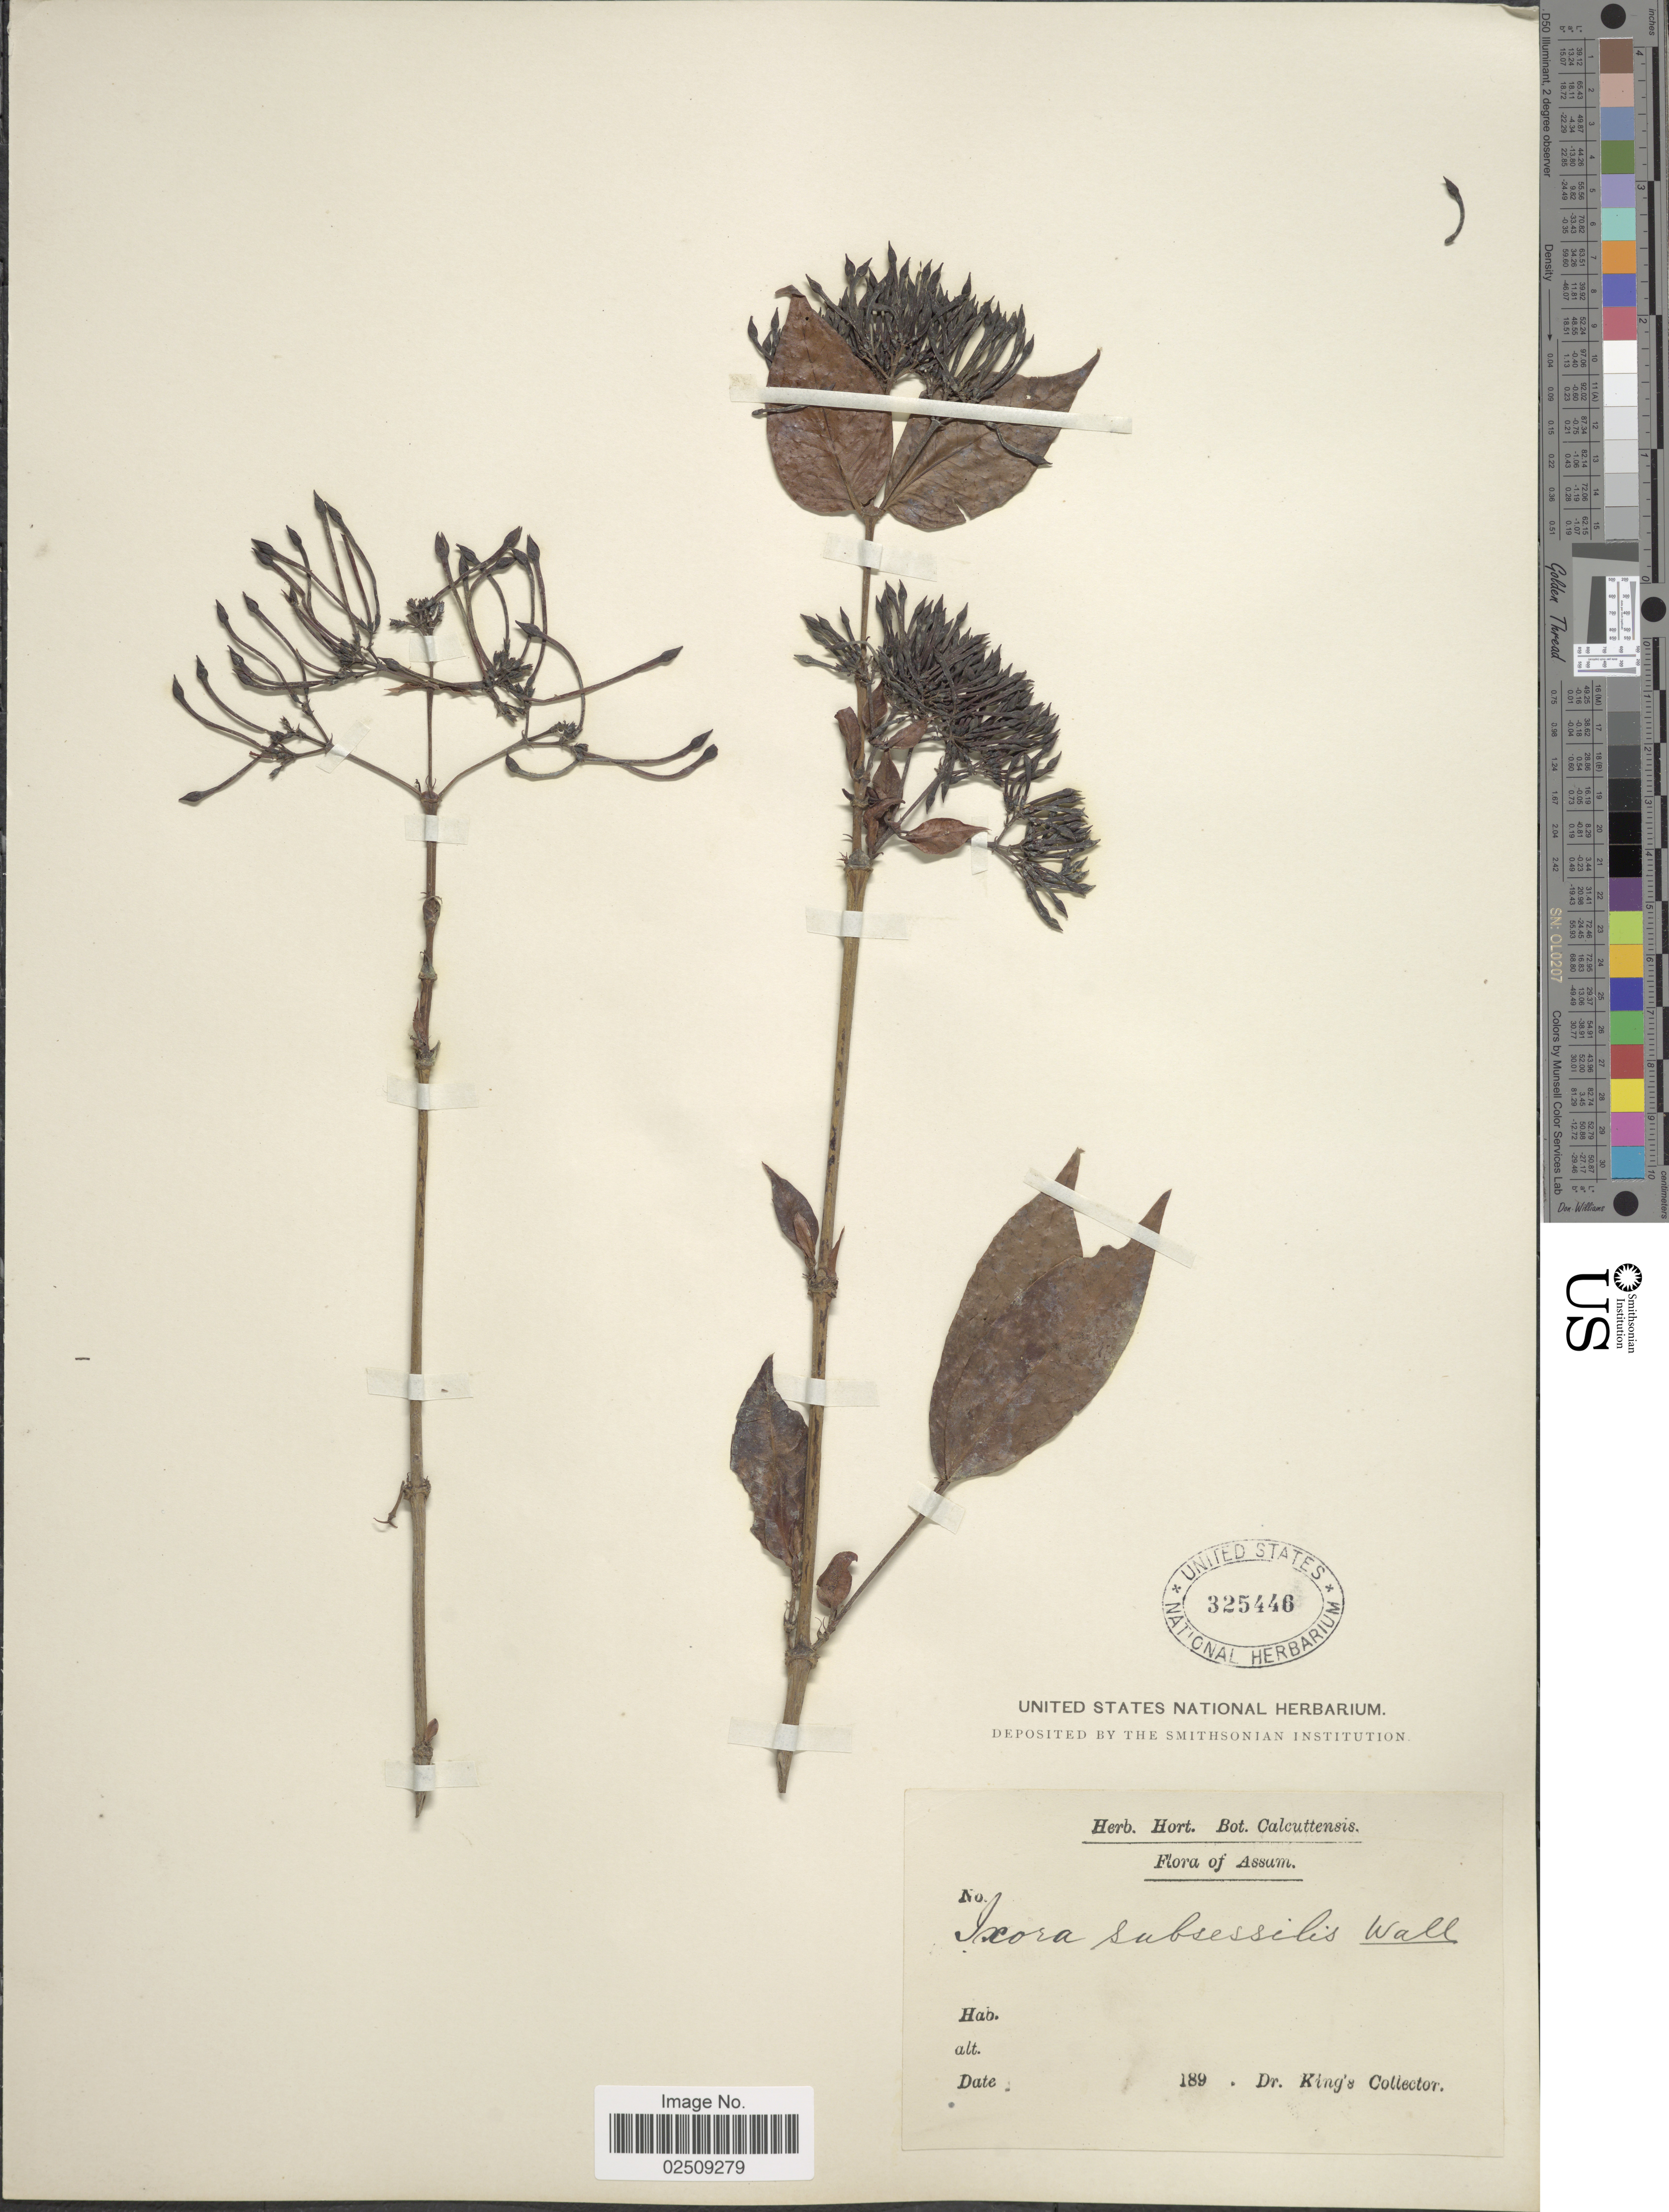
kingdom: Plantae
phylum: Tracheophyta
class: Magnoliopsida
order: Gentianales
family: Rubiaceae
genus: Ixora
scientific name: Ixora subsessilis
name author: Wall. ex G. Don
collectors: Dr. King's collector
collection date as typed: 189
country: India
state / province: Assam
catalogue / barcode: US 325446